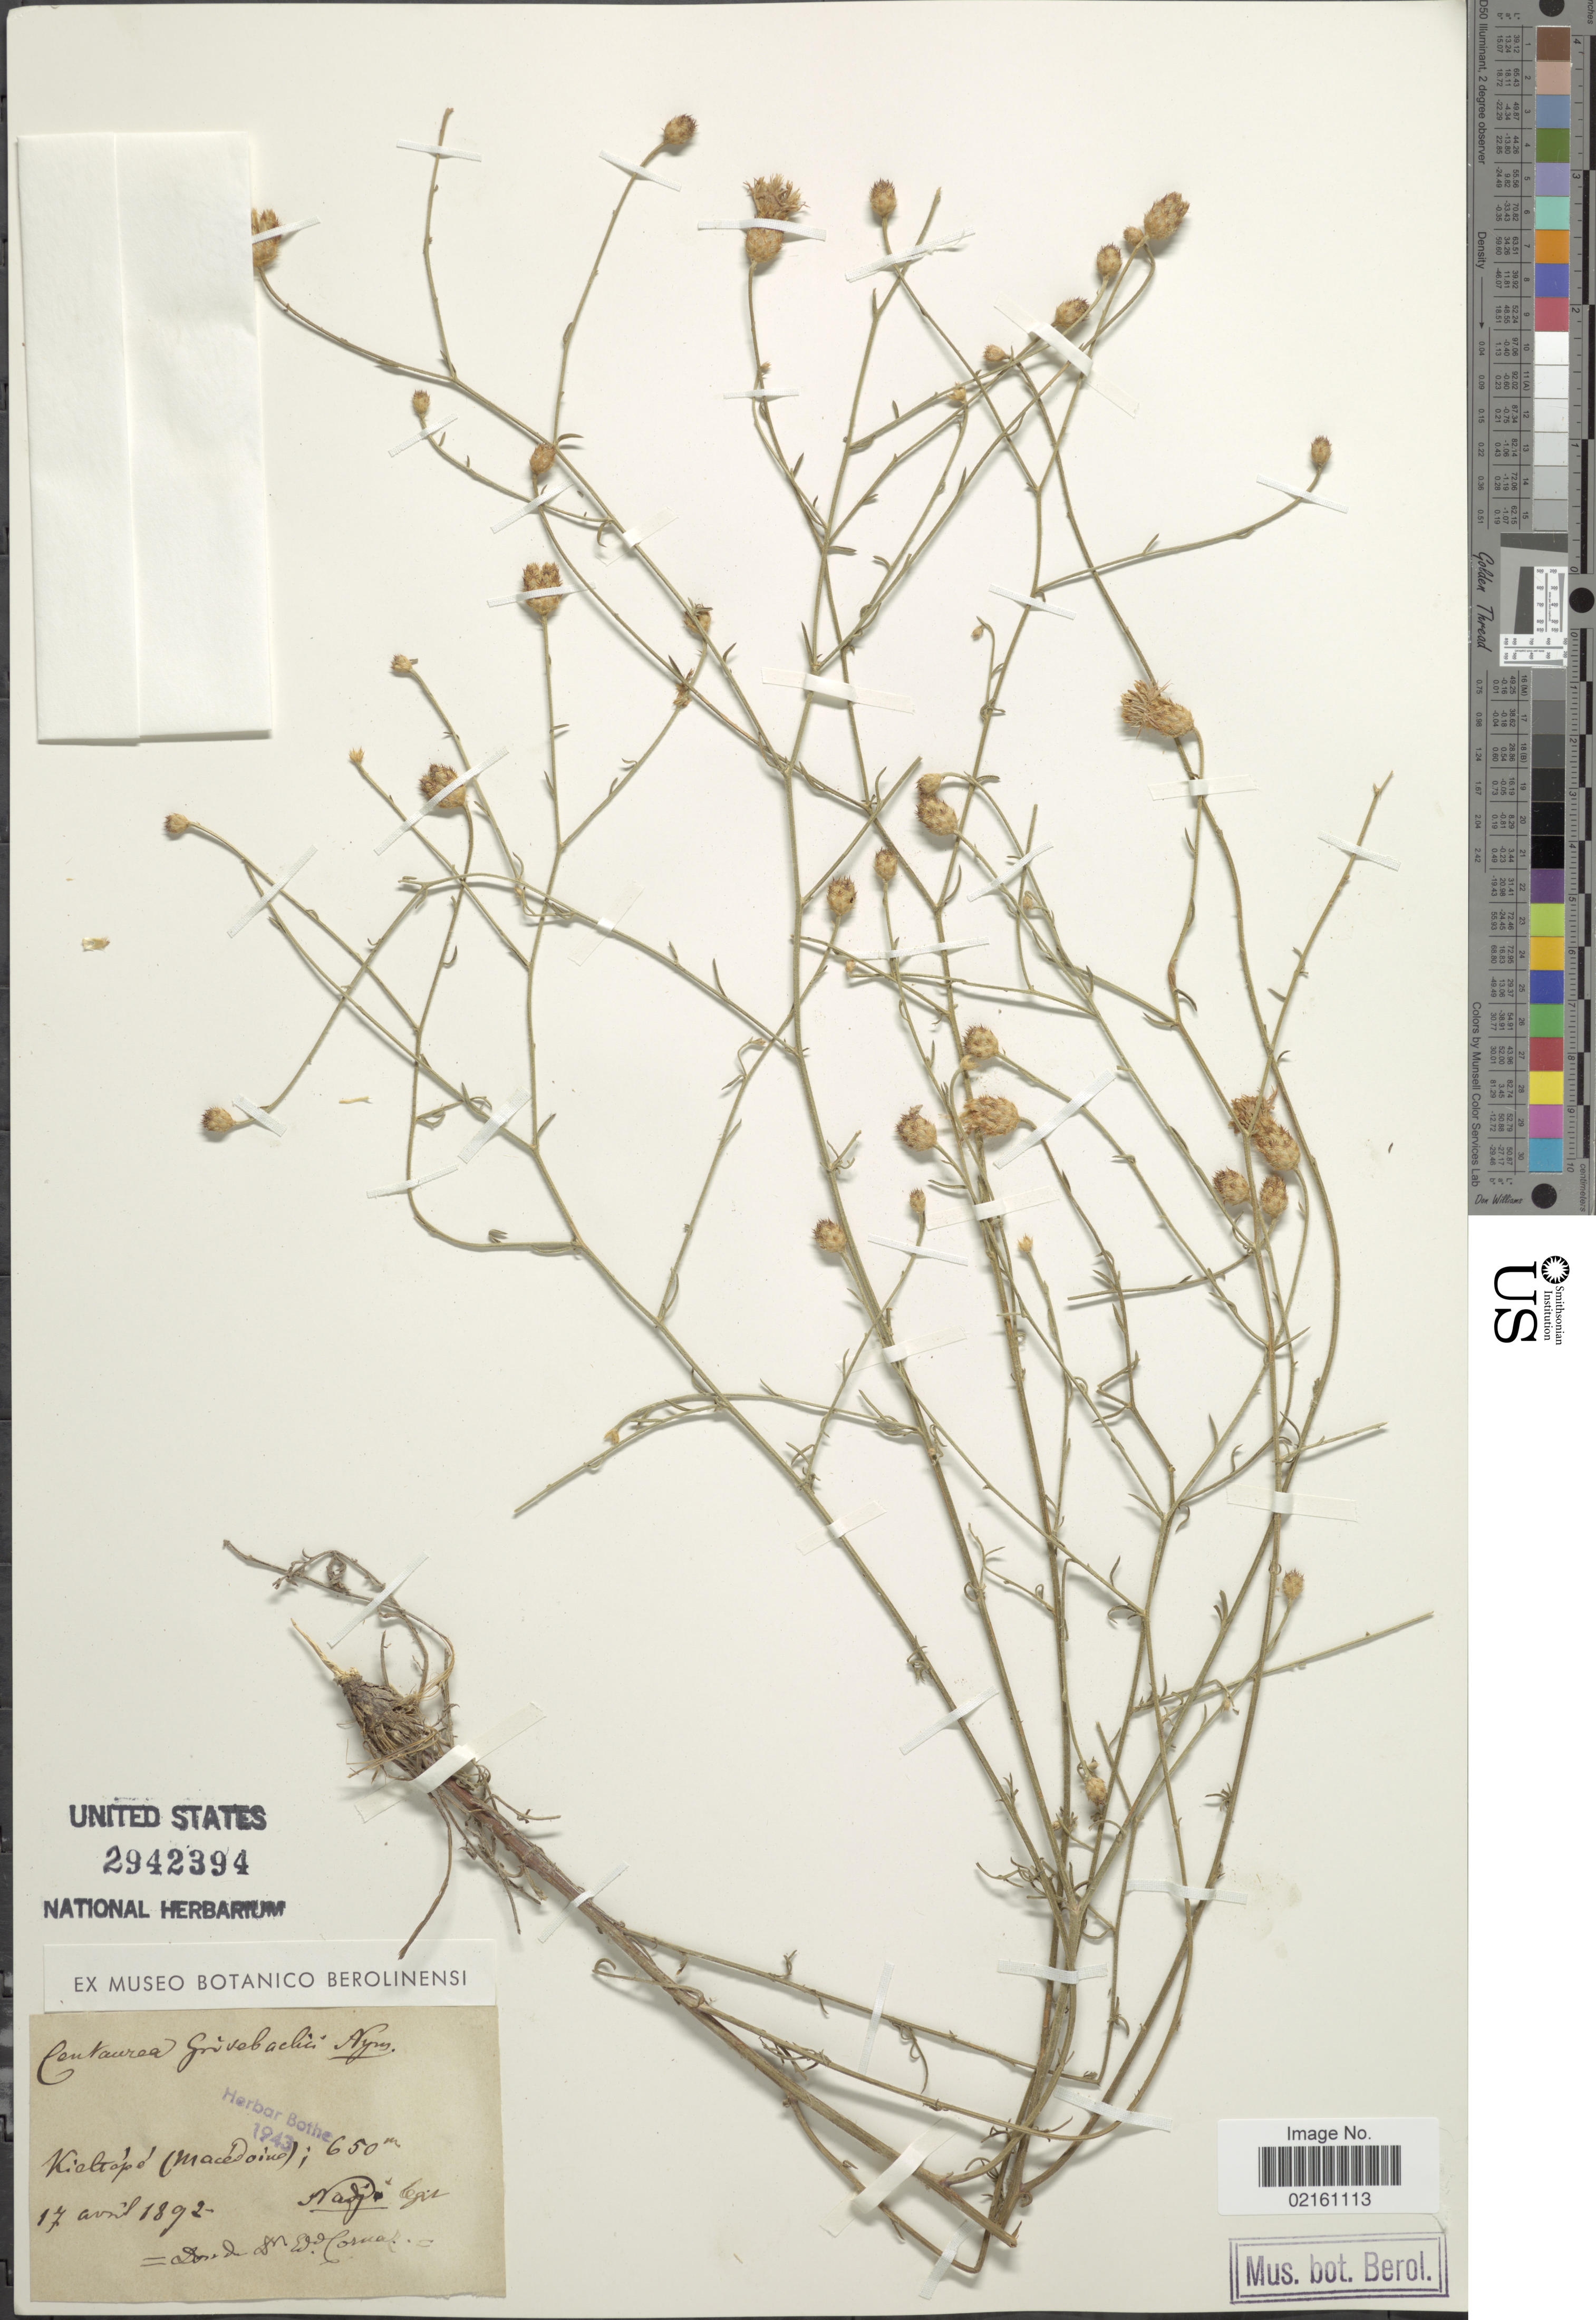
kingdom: Plantae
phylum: Tracheophyta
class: Magnoliopsida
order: Asterales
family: Asteraceae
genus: Centaurea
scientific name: Centaurea grisebachii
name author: (Nyman) Heldr.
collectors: Nadji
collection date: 1892-04-17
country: North Macedonia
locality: Kialtopo (Macedoine) [interpreted] (Collected in the historical region of Macedonia, not necessarily North Macedonia)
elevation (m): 650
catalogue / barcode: US 2942394